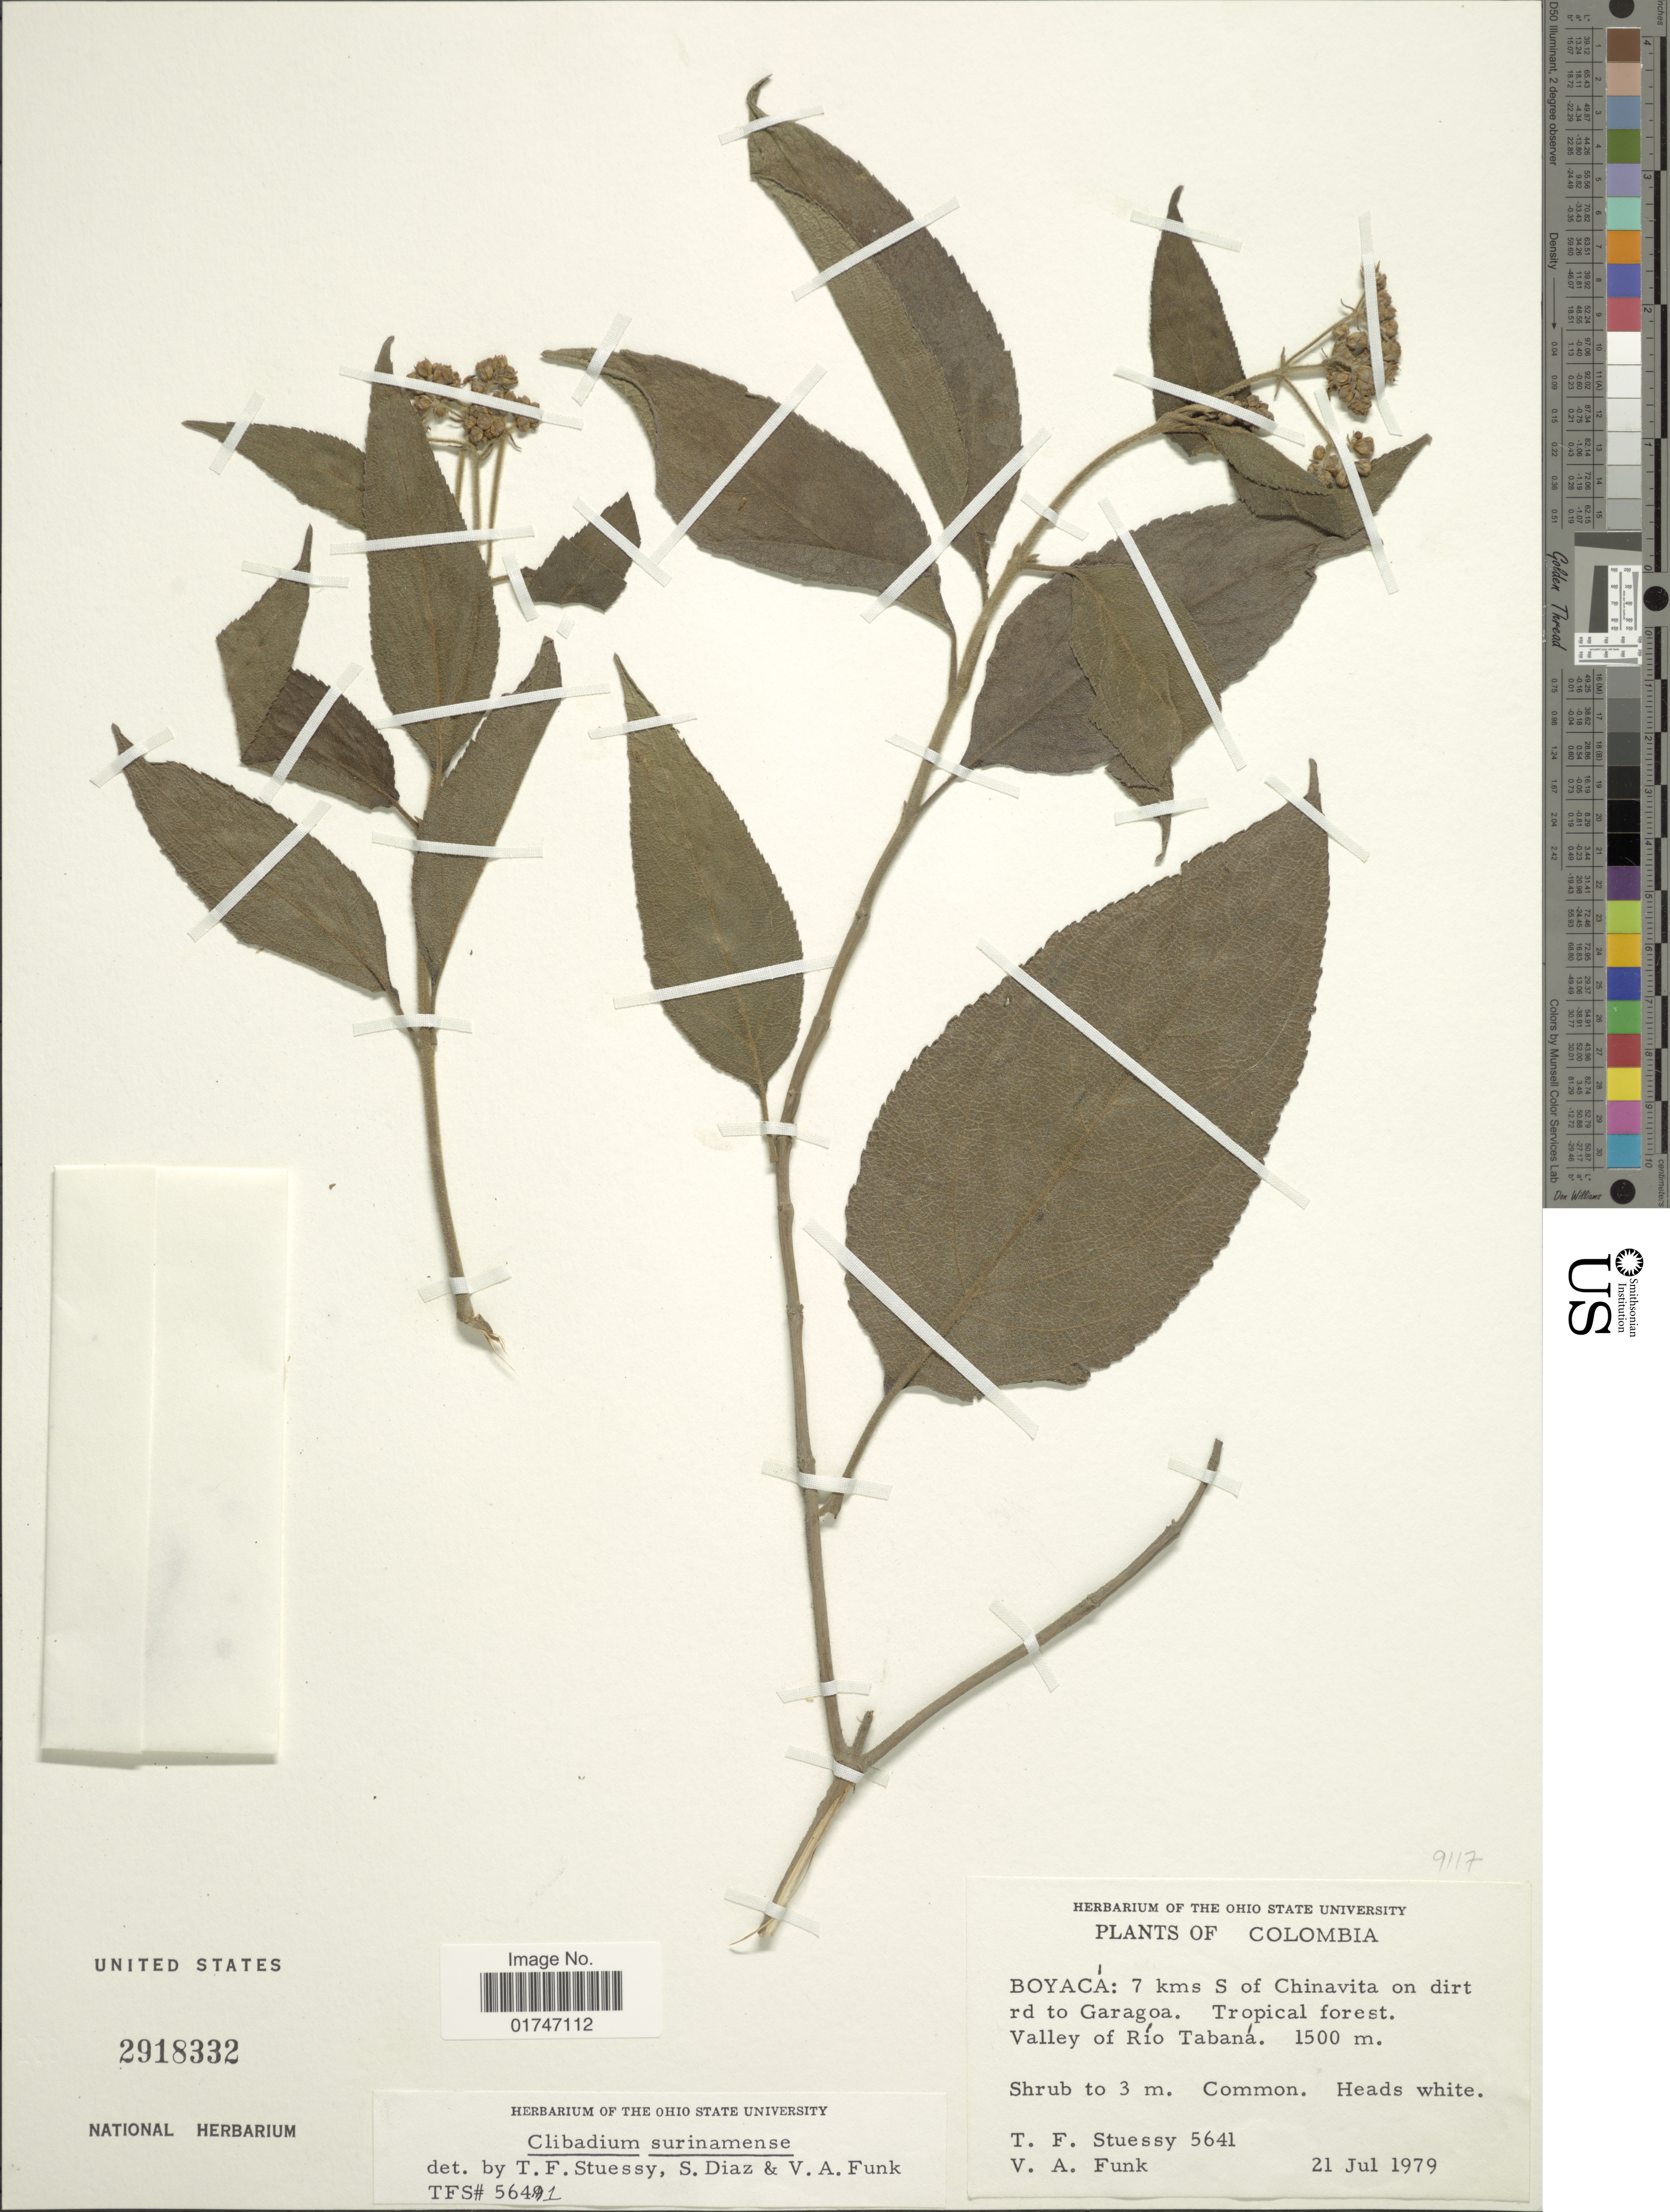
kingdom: Plantae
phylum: Tracheophyta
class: Magnoliopsida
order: Asterales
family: Asteraceae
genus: Clibadium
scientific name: Clibadium surinamense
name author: L.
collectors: T. Stuessy & V. Funk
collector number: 5641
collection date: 1979-07-21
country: Colombia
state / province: Boyacá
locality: Boyacá: 7 kms S of Chinavita on dirt rd to Garagoa. Tropical forest. Valley of Río Tabaná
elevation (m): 1500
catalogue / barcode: US 2918332